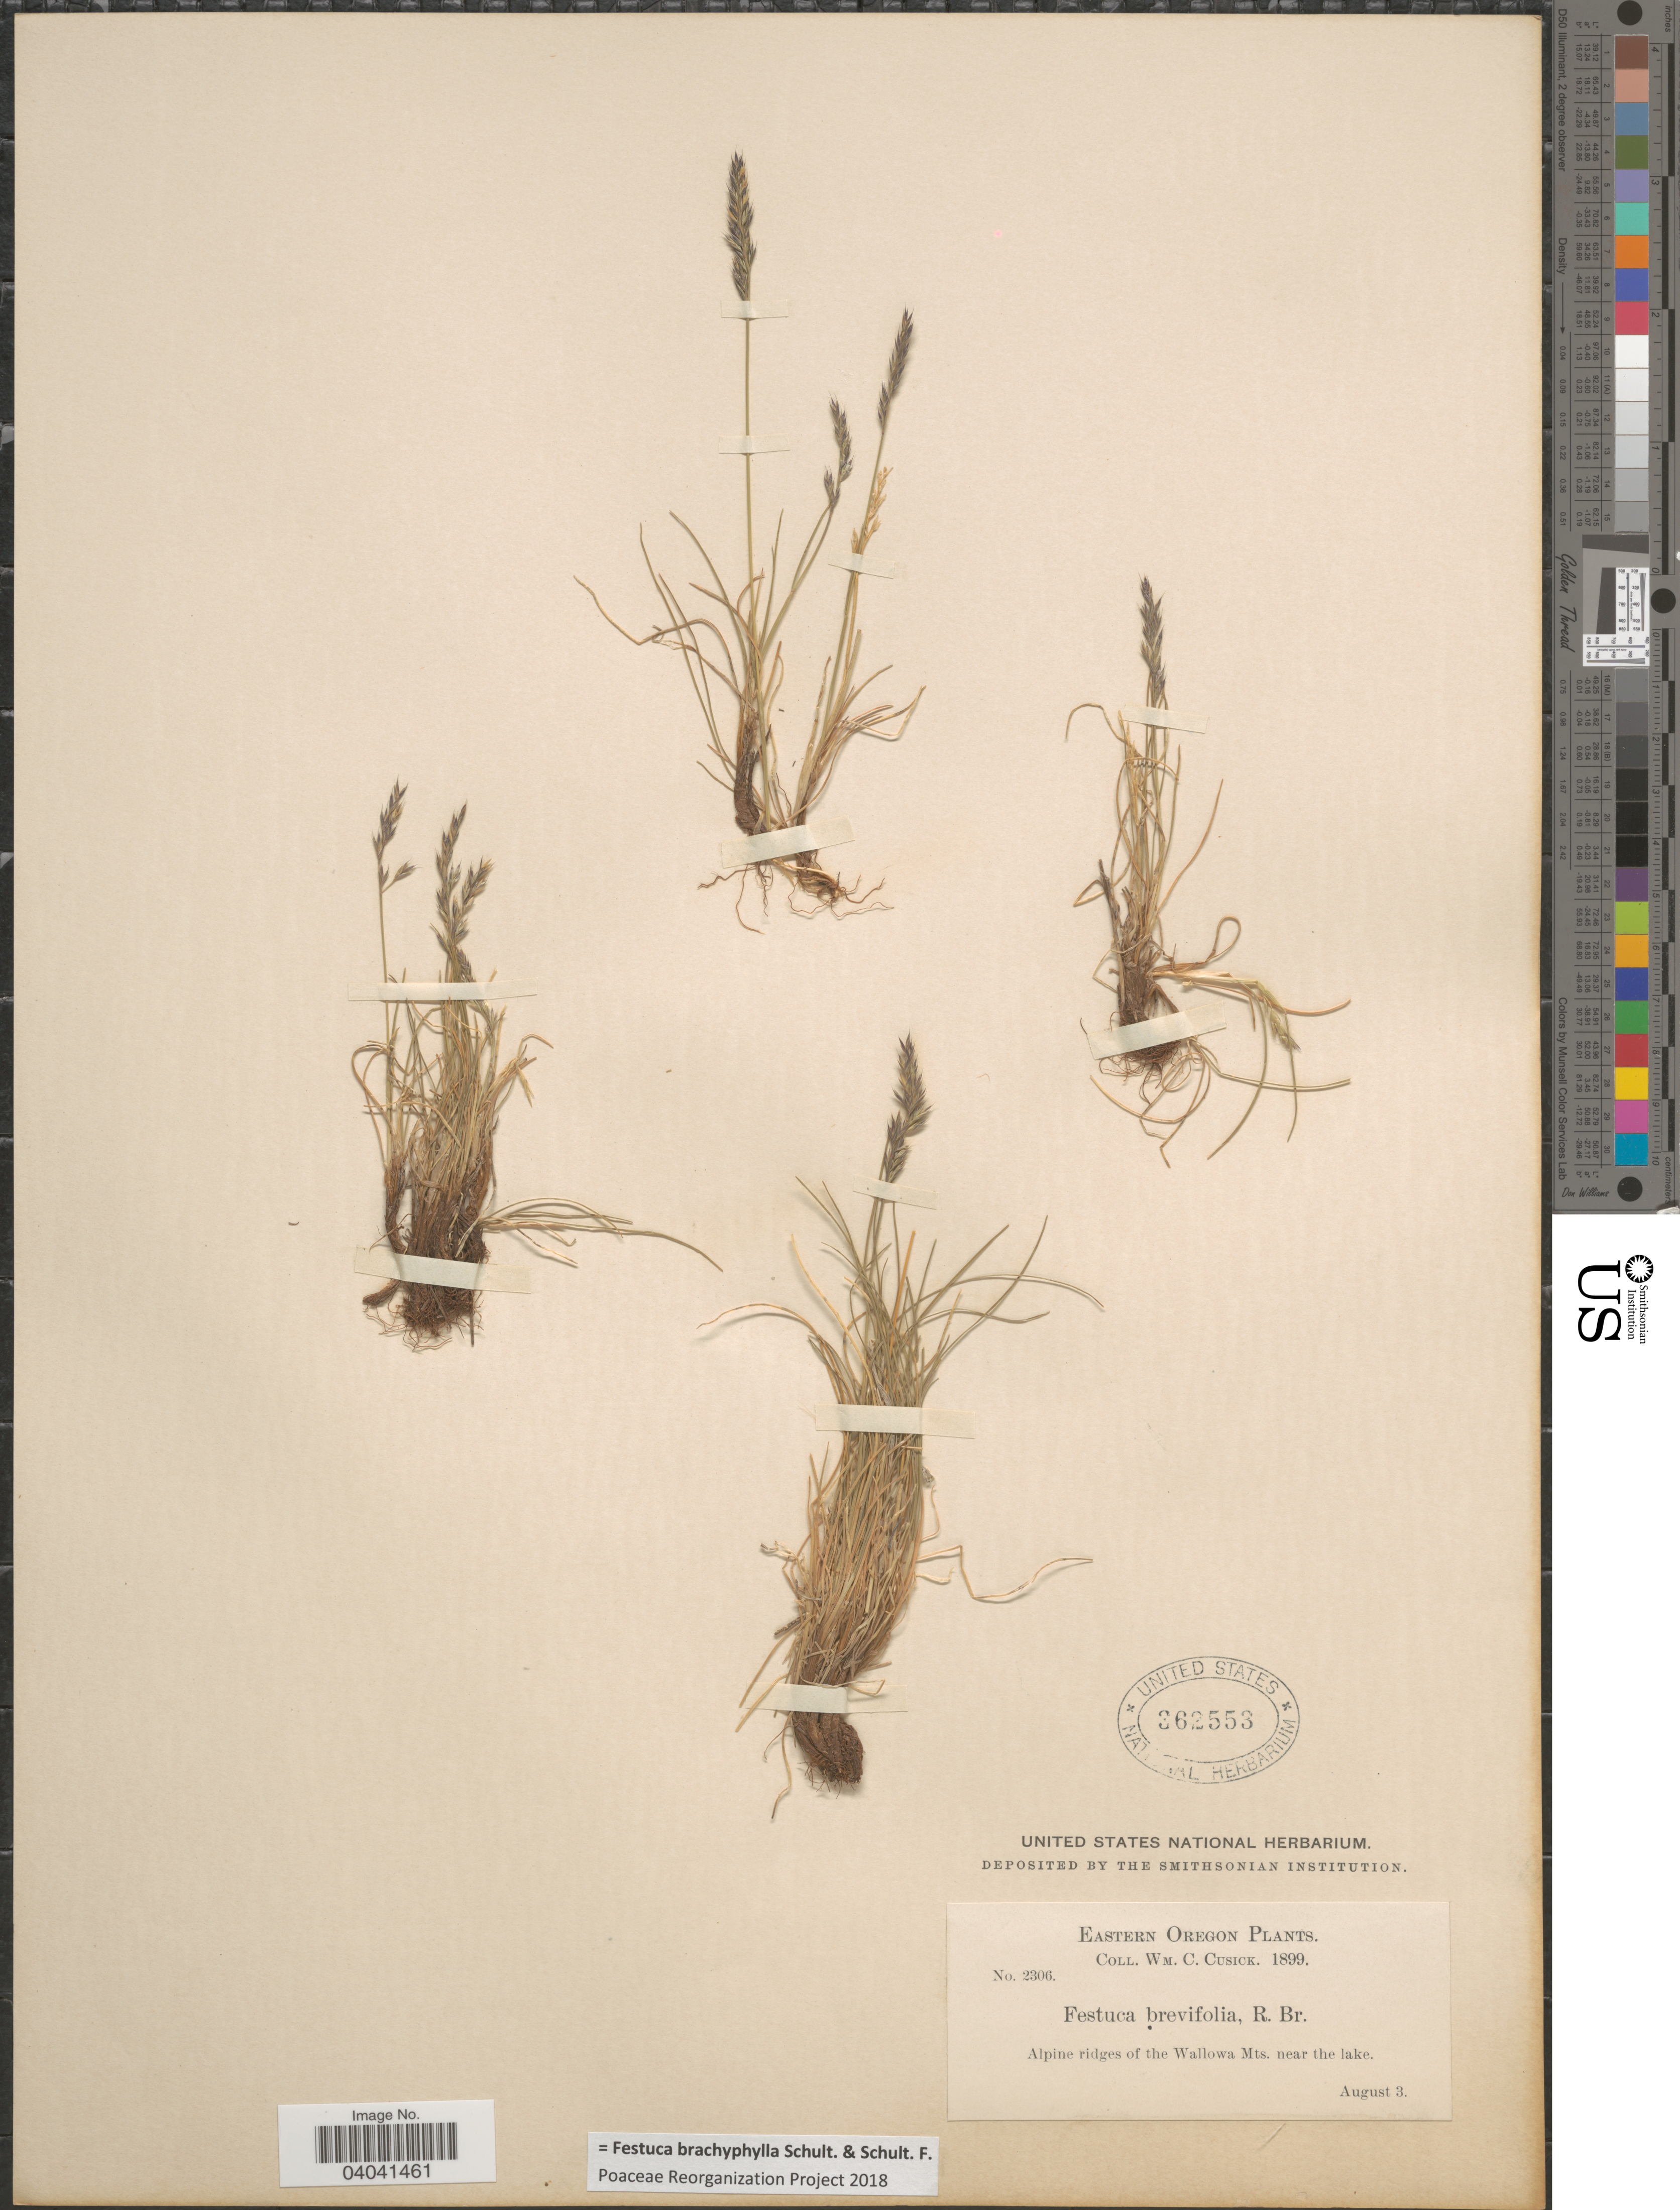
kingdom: Plantae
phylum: Tracheophyta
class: Liliopsida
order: Poales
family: Poaceae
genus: Festuca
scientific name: Festuca brachyphylla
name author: Schult. & Schult. f.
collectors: W. C. Cusick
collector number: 2306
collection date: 1899-08-03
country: United States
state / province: Oregon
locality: Eastern Oregon. Alpine ridges of the Wallowa Mts. near the lake.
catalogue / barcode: US 362553